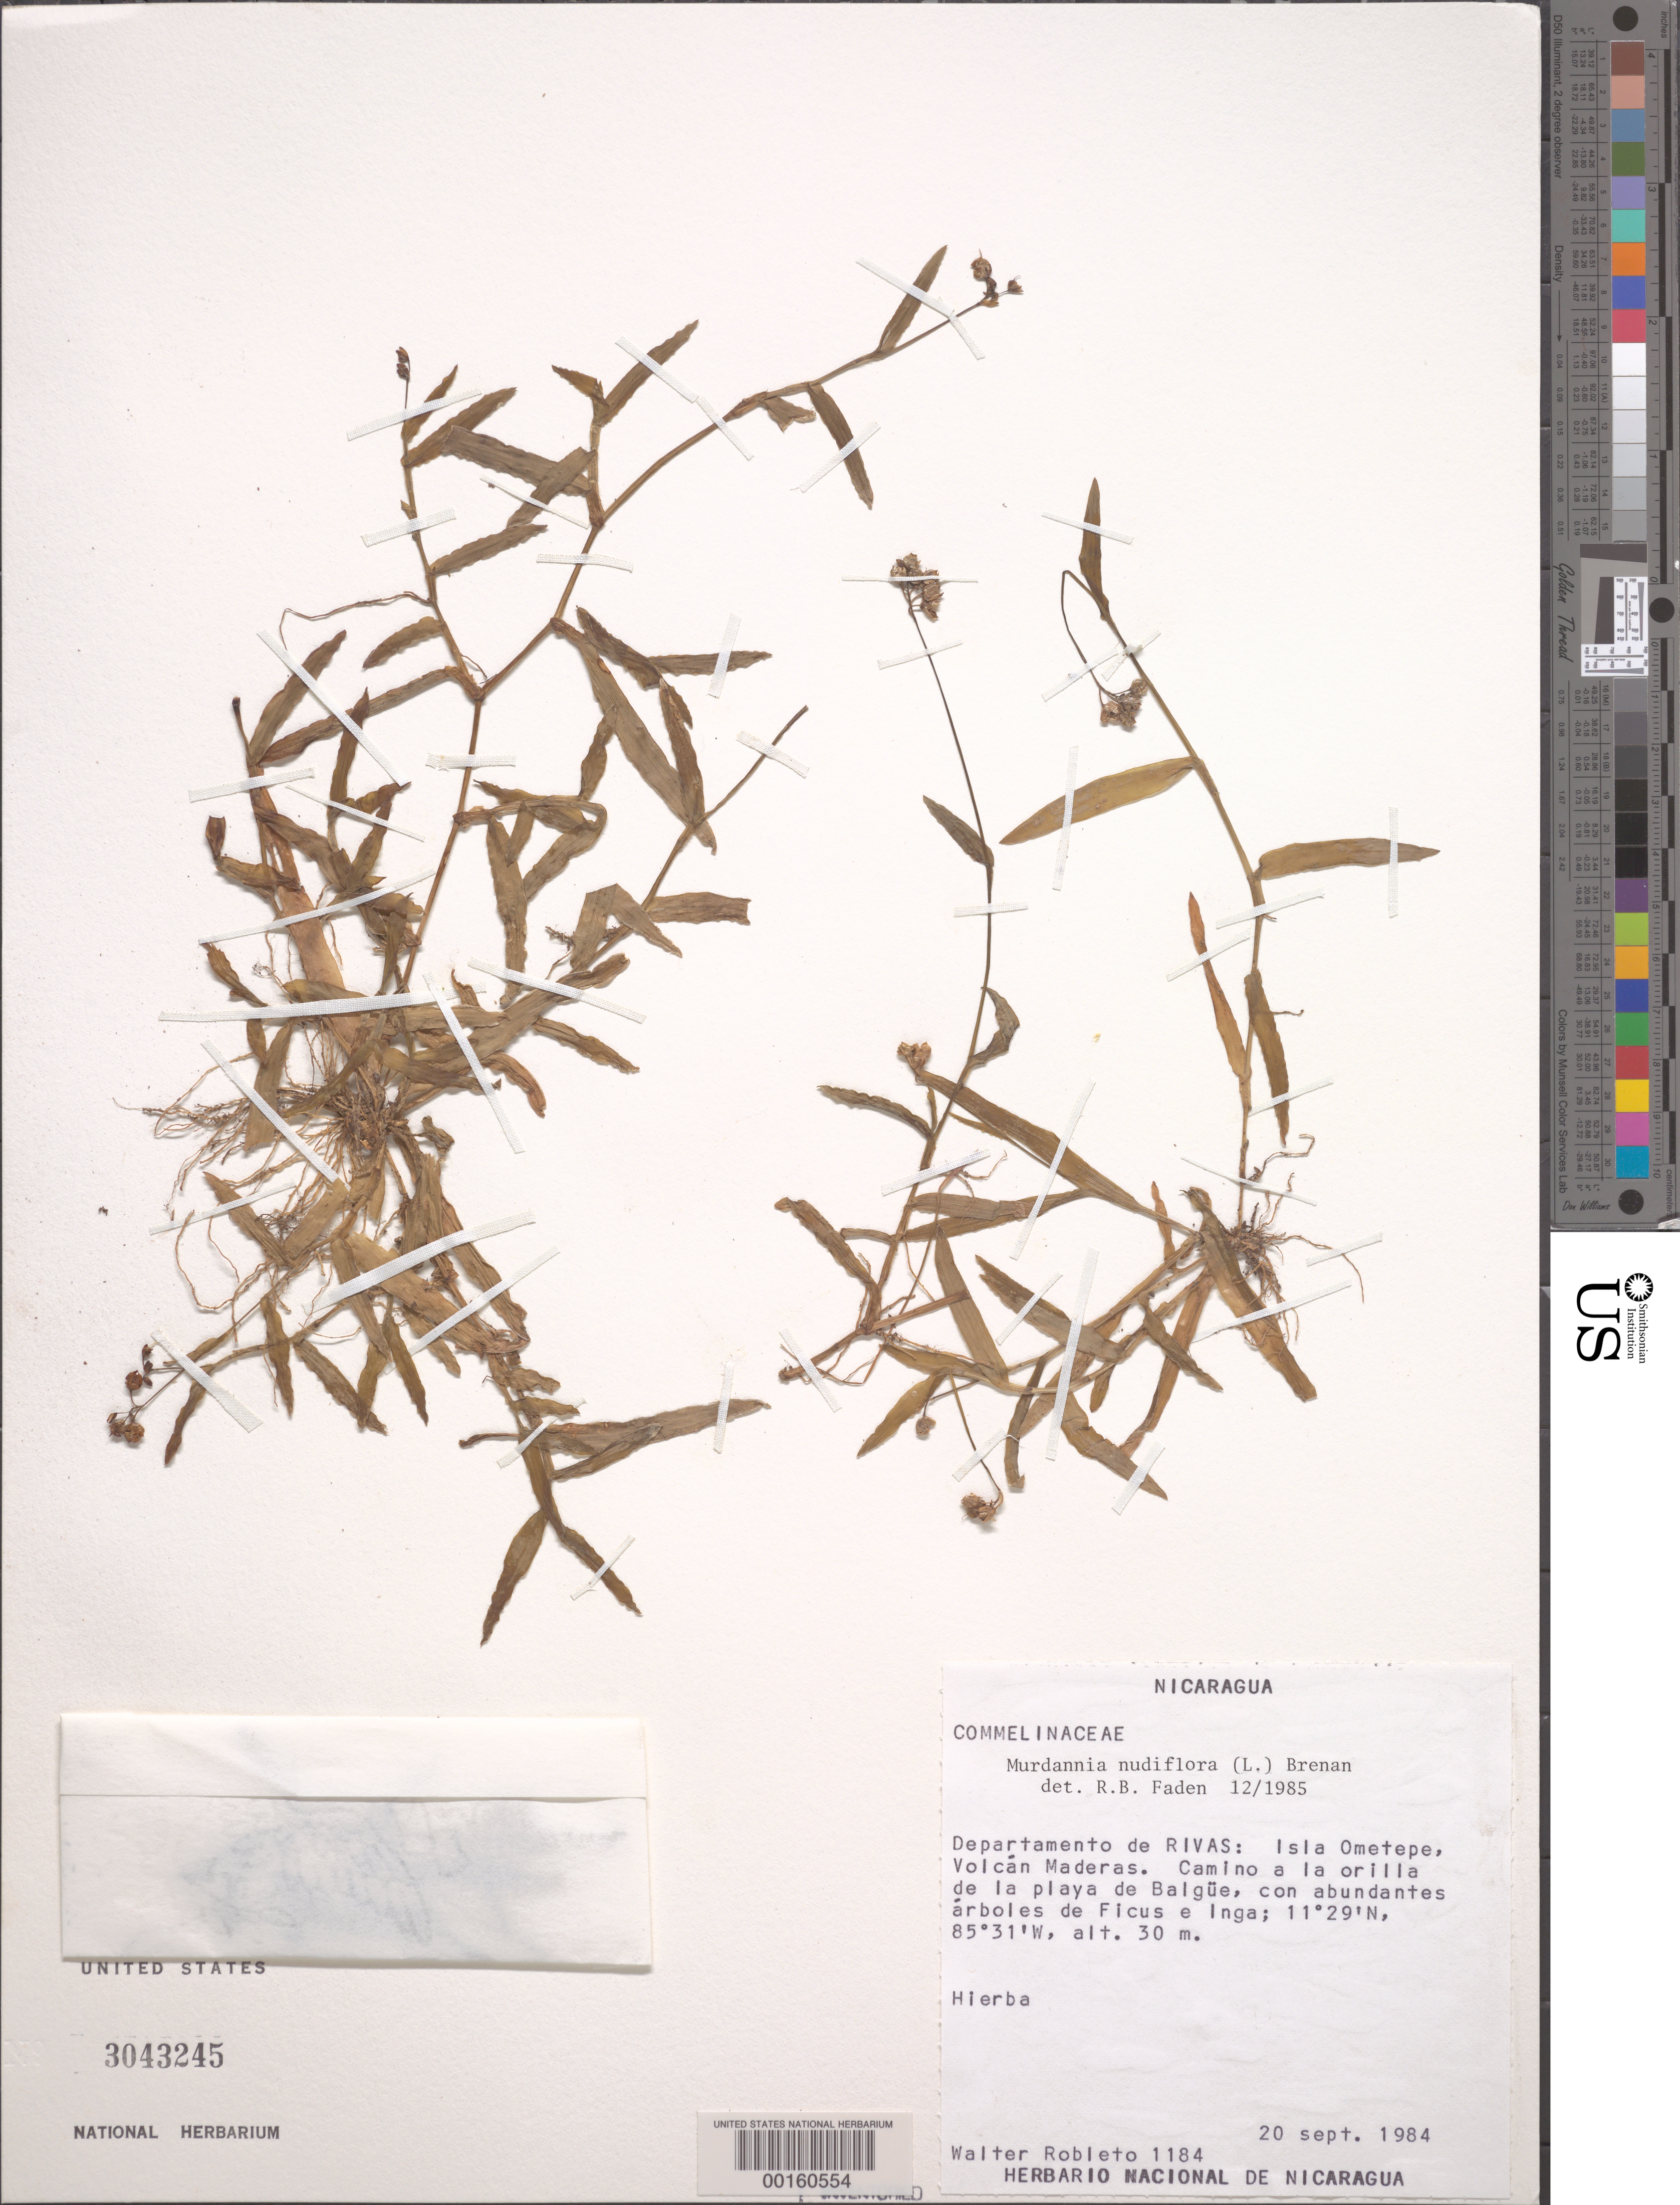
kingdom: Plantae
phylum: Tracheophyta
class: Liliopsida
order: Commelinales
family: Commelinaceae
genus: Murdannia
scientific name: Murdannia nudiflora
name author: (L.) Brenan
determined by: Faden, Robert B., (US), Smithsonian Institution - National Museum of Natural History (UNITED STATES)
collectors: W. Robleto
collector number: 1184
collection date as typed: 20 Sep 1984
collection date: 1984-09-20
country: Nicaragua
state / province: Rivas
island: Isla de Ometepe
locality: Isla ometepe, volcan maderas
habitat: Sandy beach area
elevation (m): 30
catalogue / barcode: US 3043245